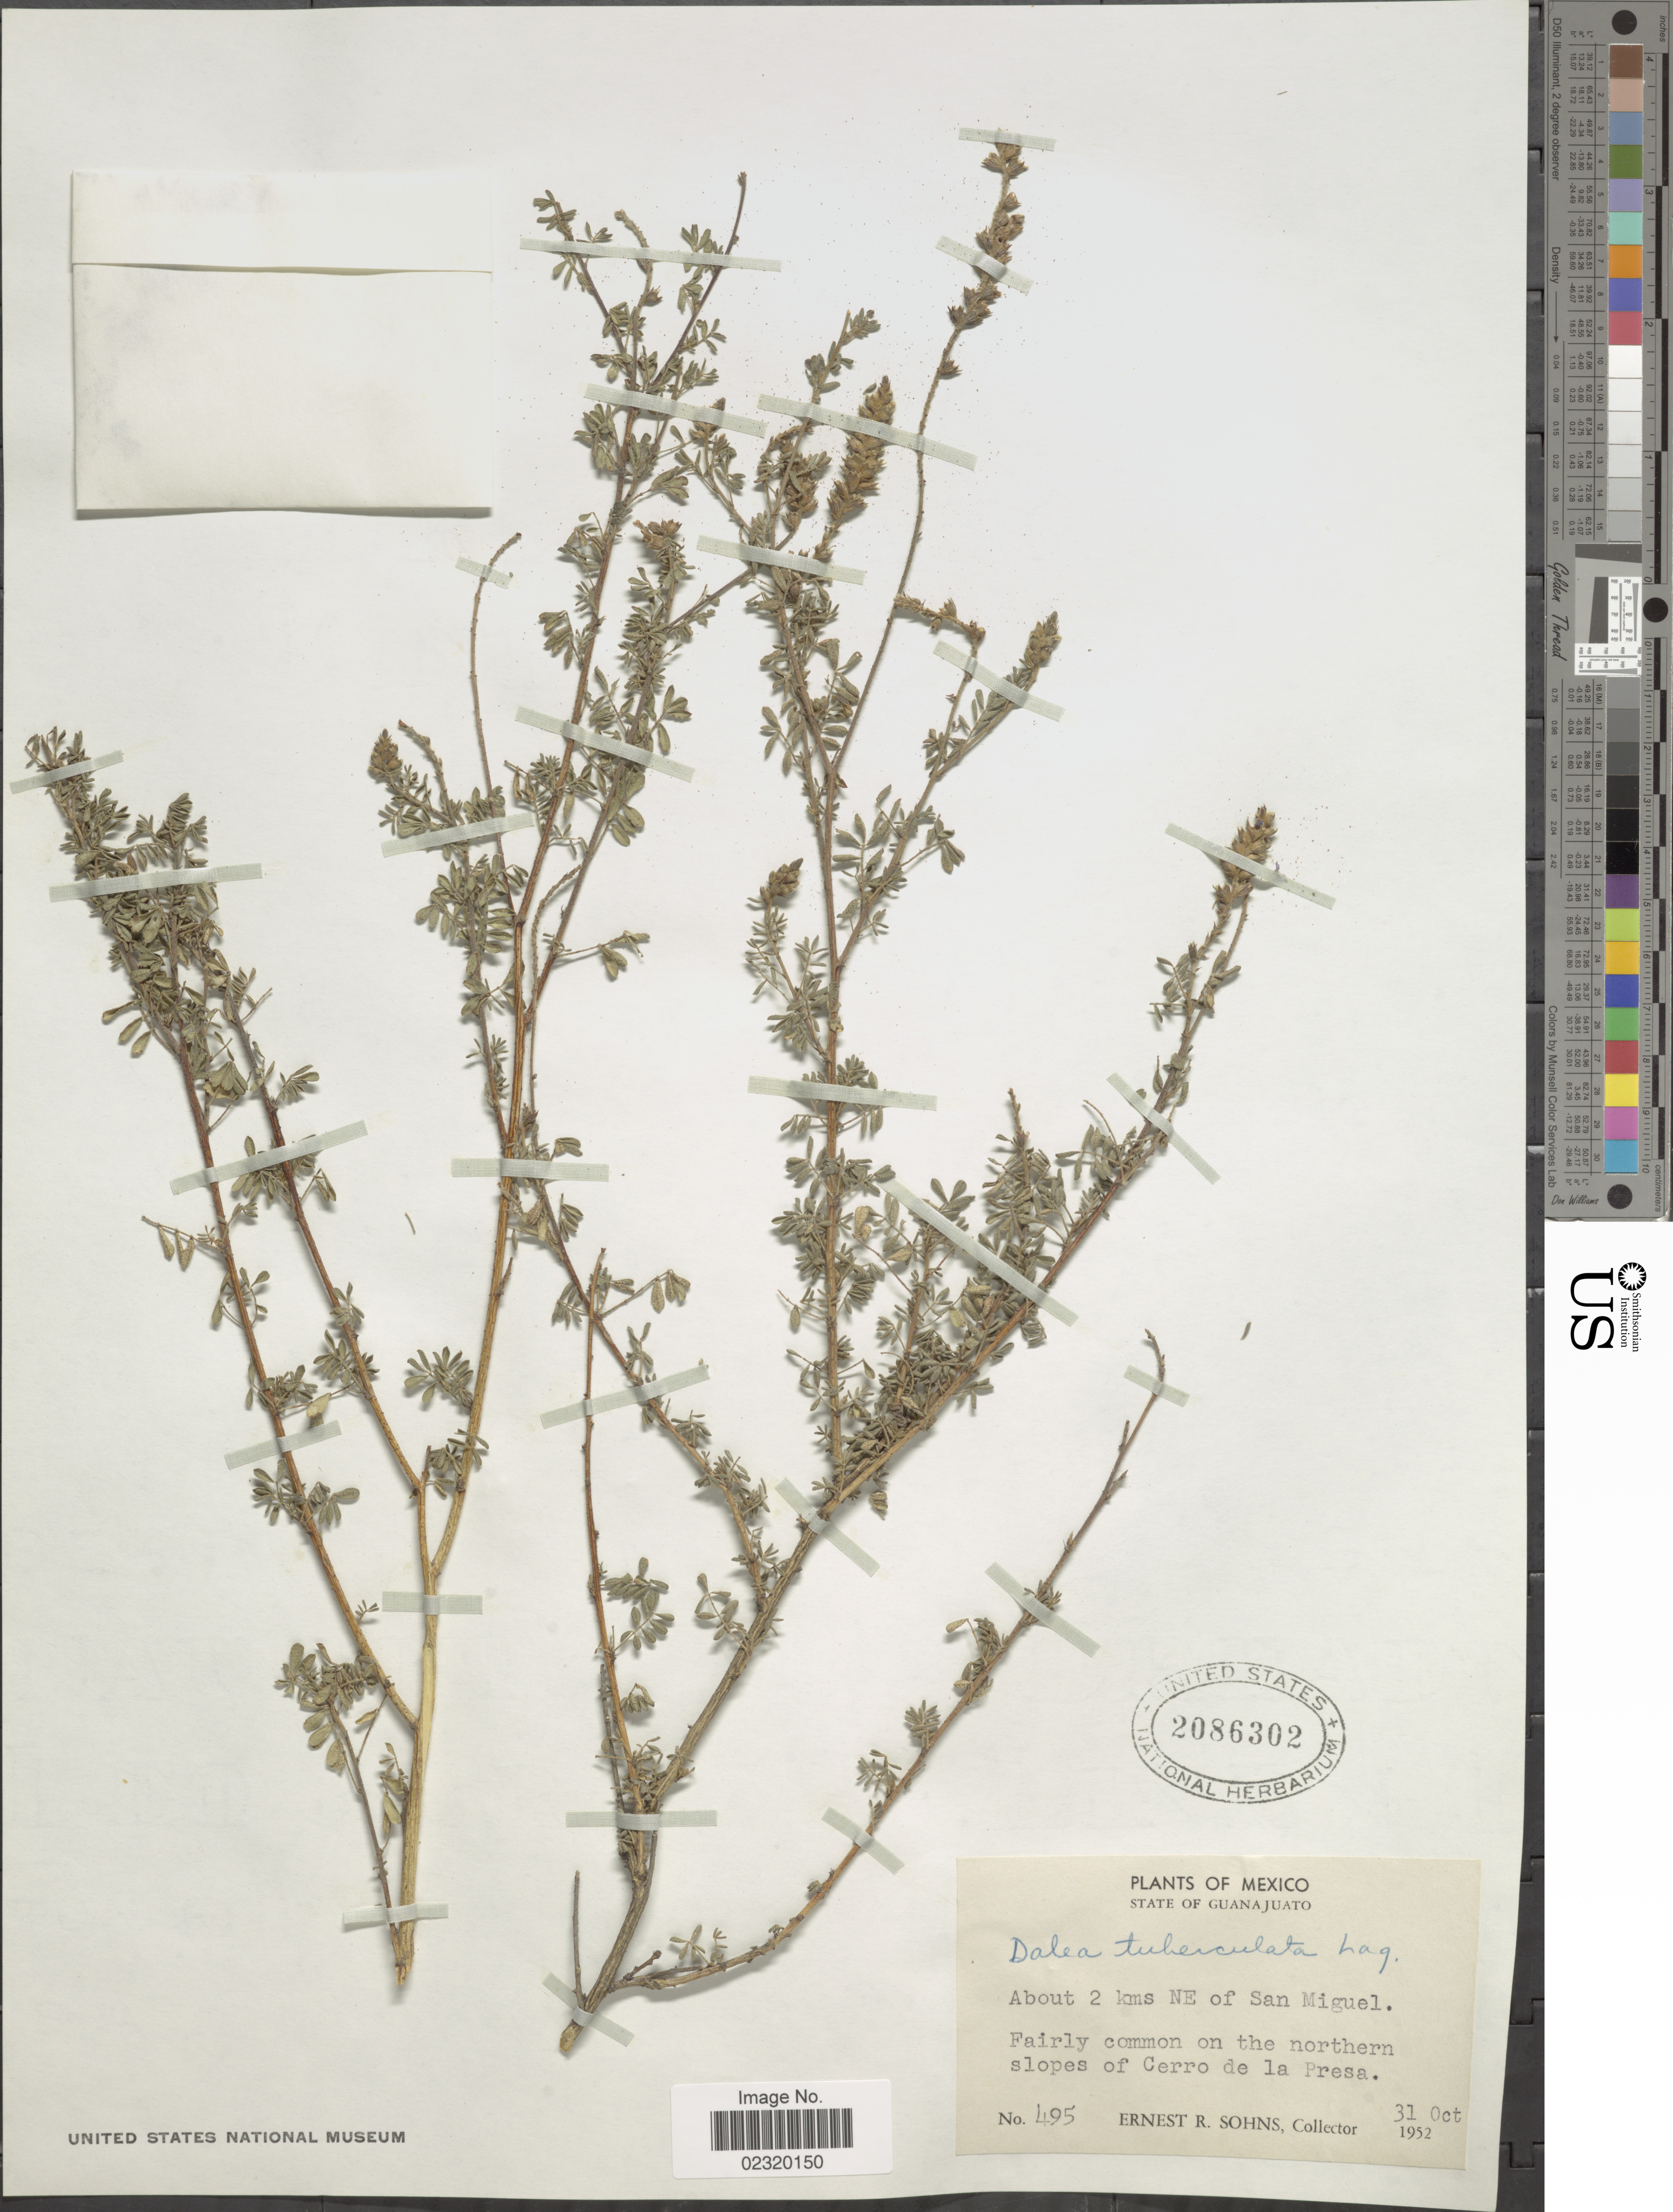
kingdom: Plantae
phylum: Tracheophyta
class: Magnoliopsida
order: Fabales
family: Fabaceae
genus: Dalea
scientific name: Dalea tuberculata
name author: Lag.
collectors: E. R. Sohns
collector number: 495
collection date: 1952-10-31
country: Mexico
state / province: Guanajuato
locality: About 2 kms NE of San Miguel. northern slopes of Cerro de la Presa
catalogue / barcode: US 2086302